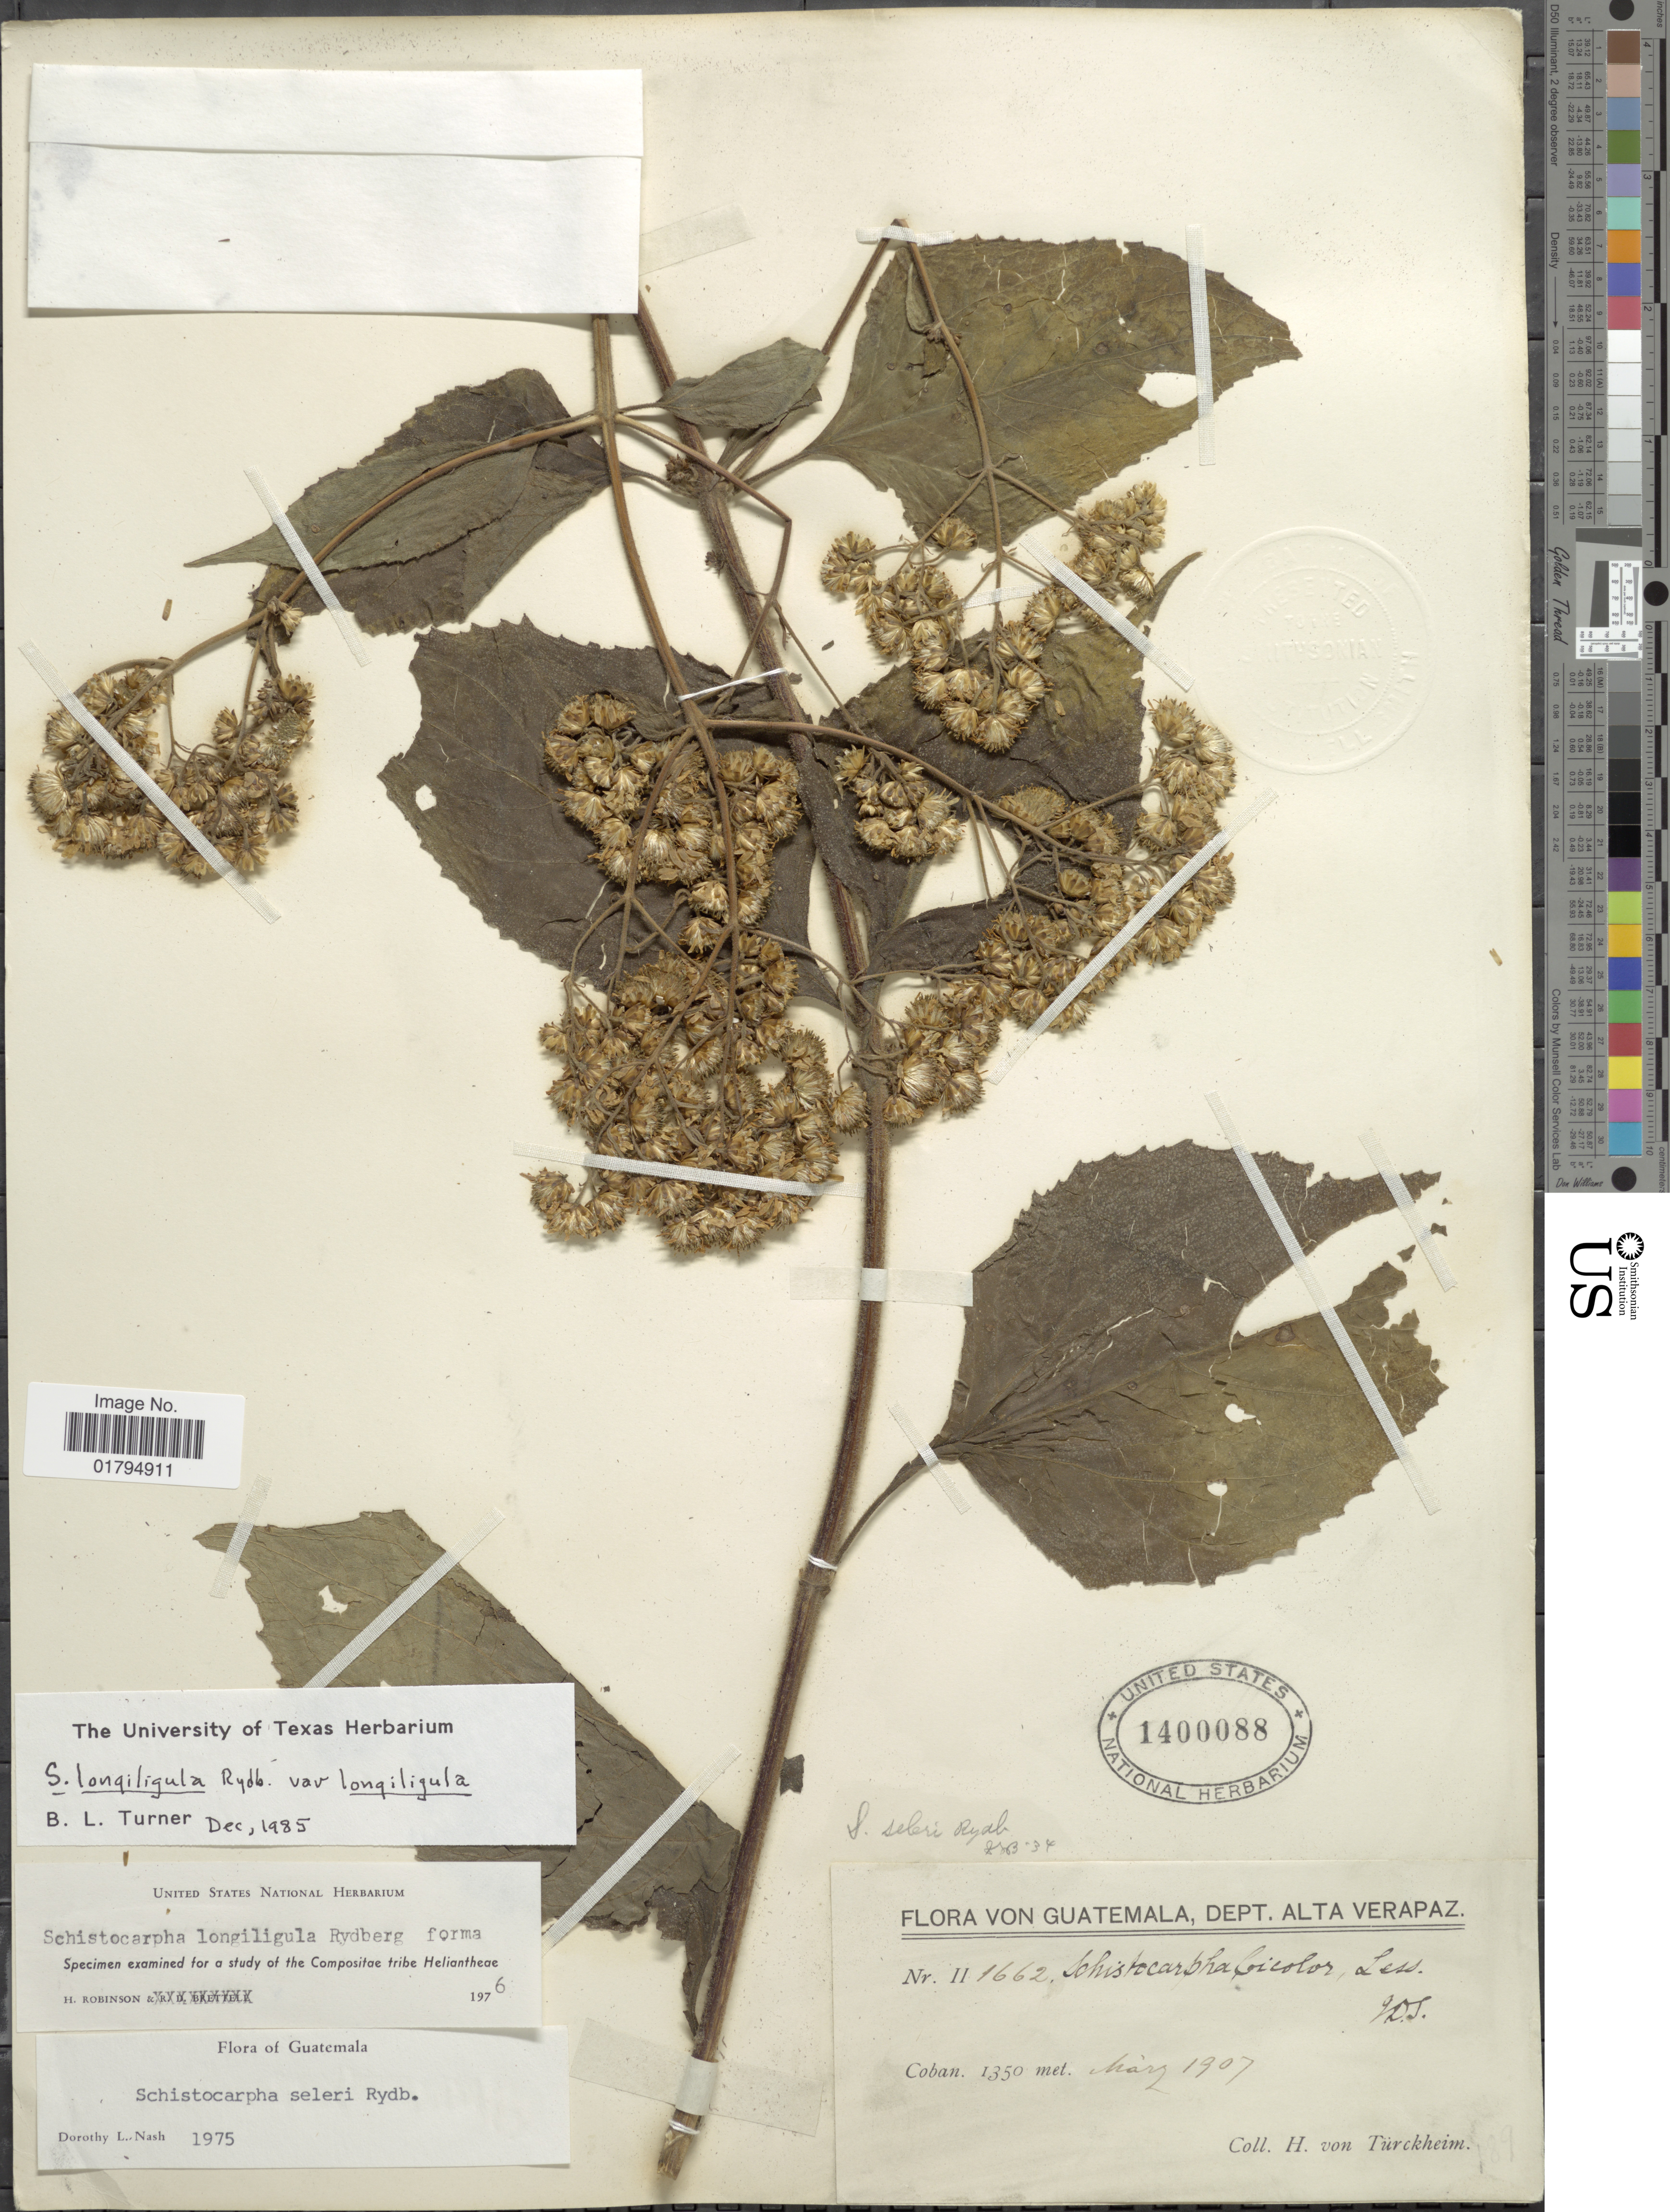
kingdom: Plantae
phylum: Tracheophyta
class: Magnoliopsida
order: Asterales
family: Asteraceae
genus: Schistocarpha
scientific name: Schistocarpha longiligula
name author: Rydb.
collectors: H. von Türckheim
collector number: II 1662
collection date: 1907-03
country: Guatemala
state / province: Alta Verapaz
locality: Coban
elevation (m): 1350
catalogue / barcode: US 1400088